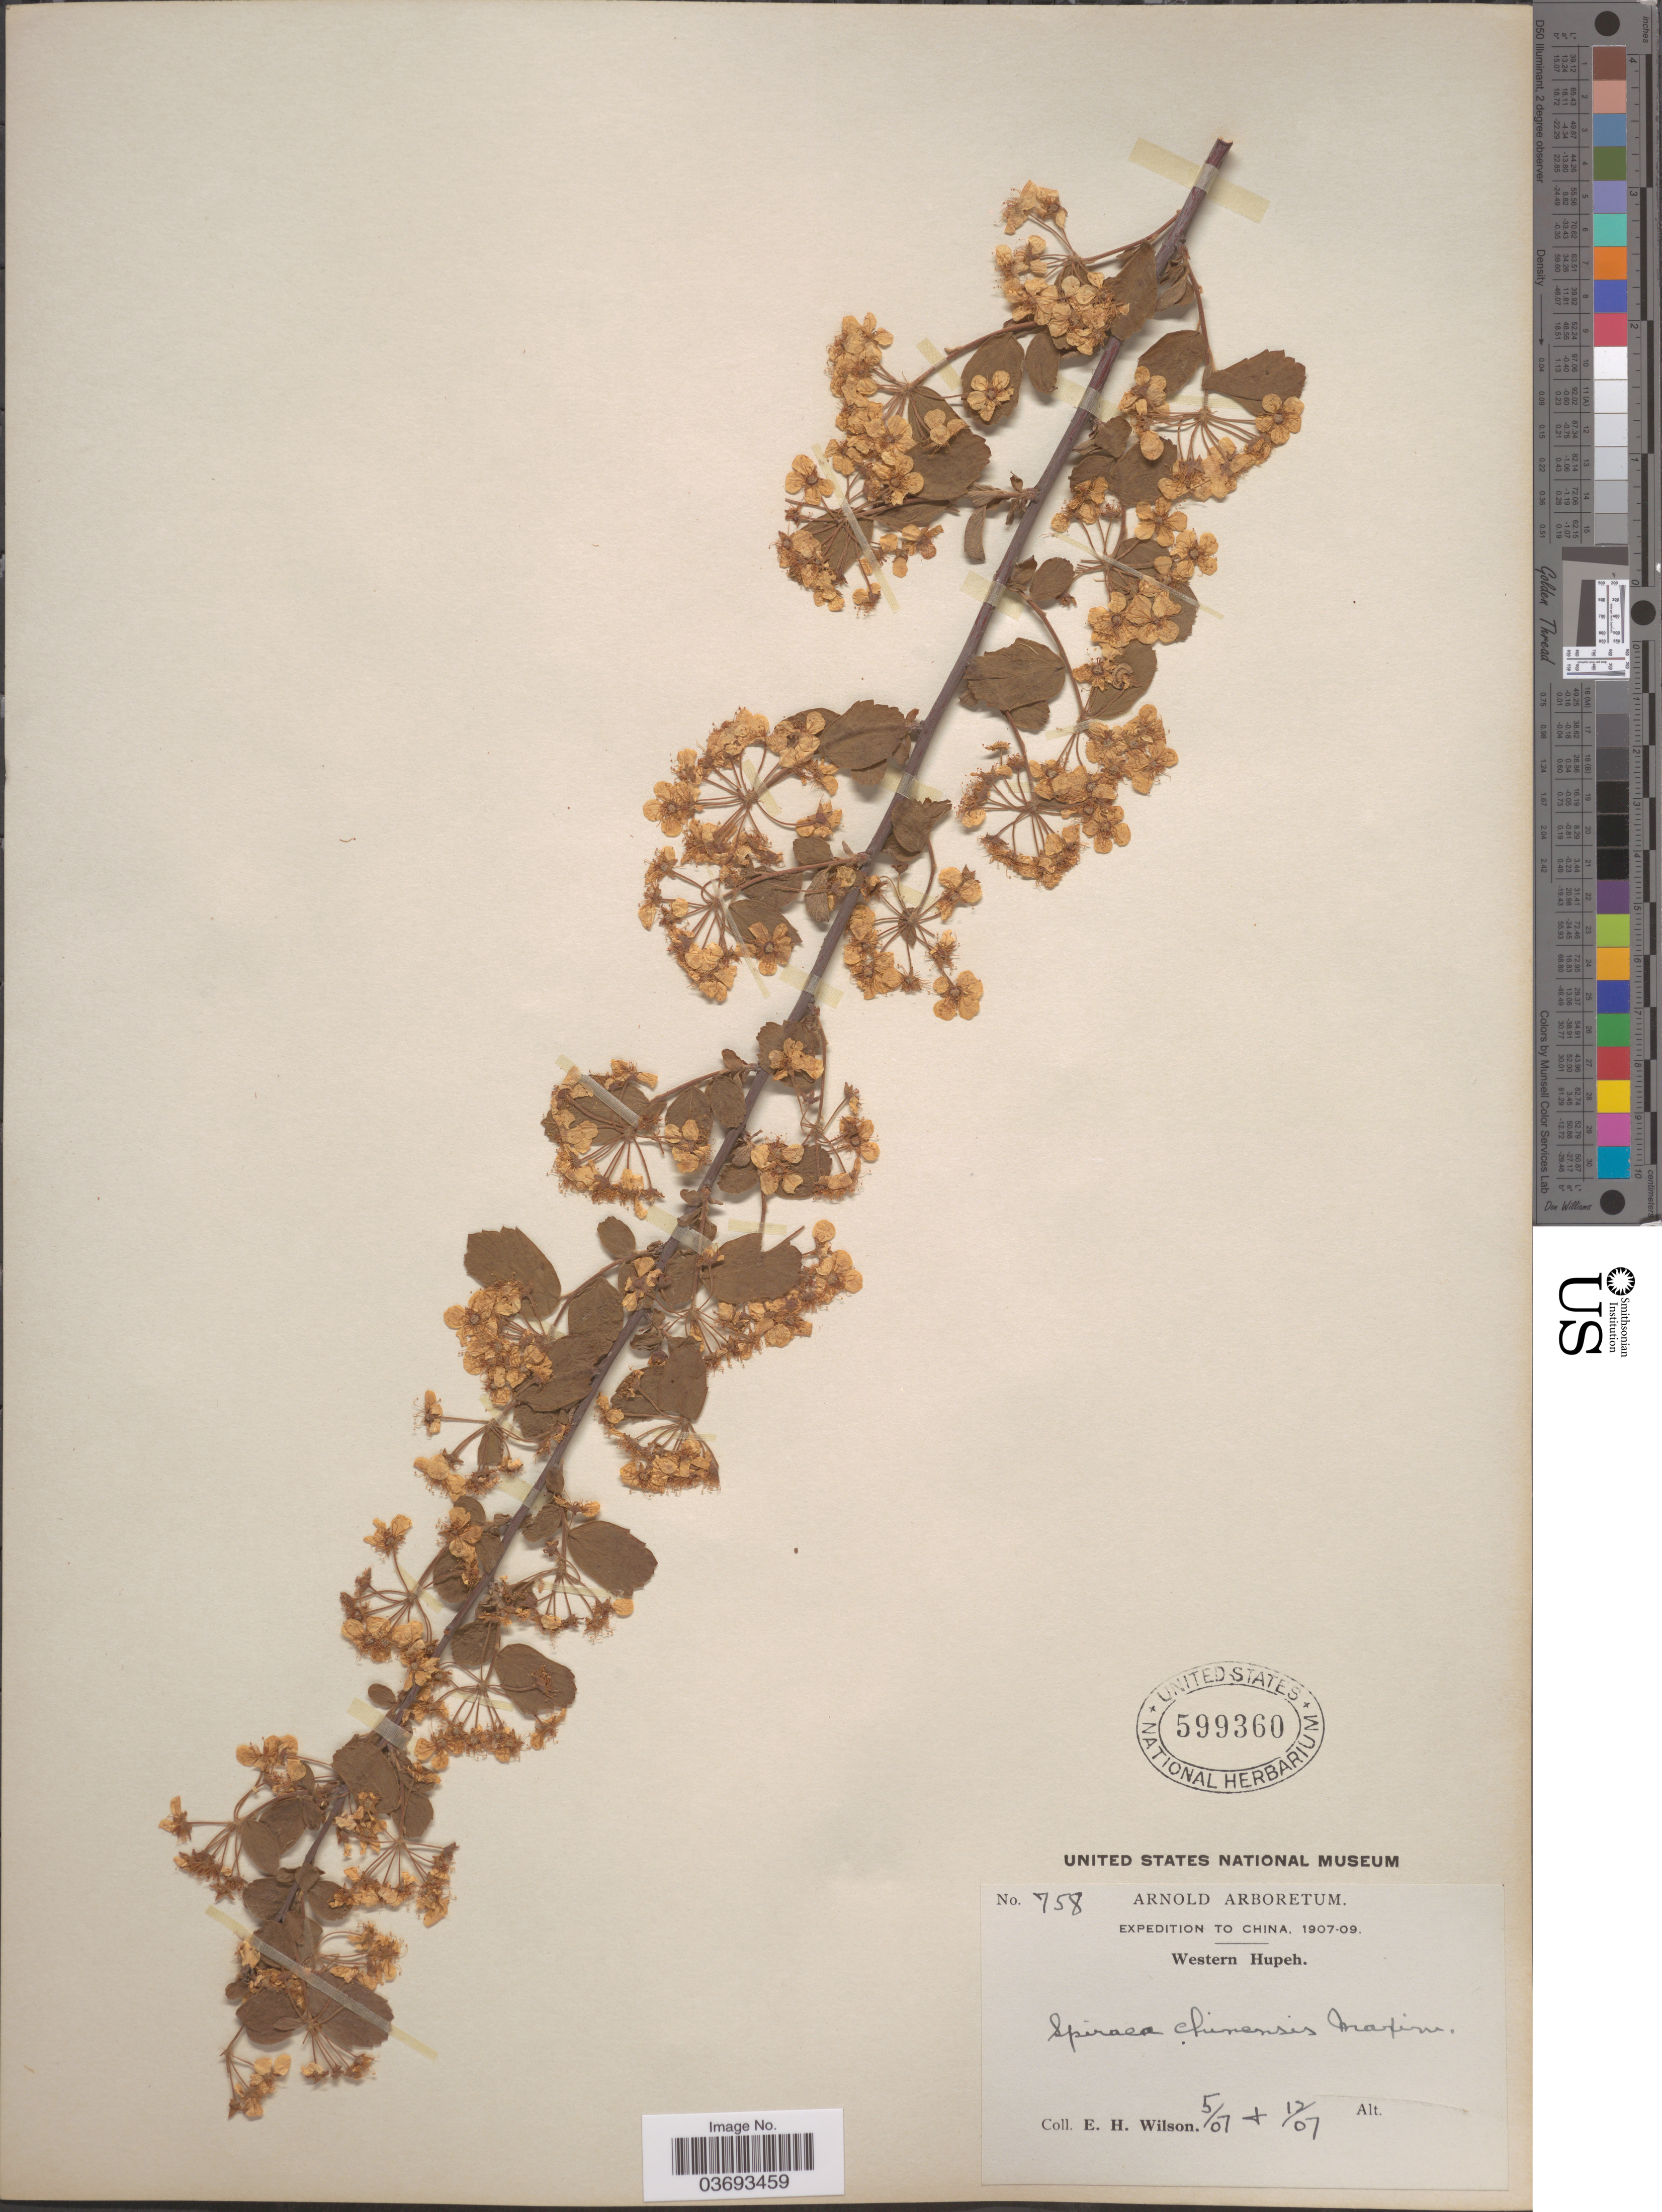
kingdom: Plantae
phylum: Tracheophyta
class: Magnoliopsida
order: Rosales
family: Rosaceae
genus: Spiraea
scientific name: Spiraea chinensis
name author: Maxim.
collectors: E. Wilson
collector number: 758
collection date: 1907-05/1907-12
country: China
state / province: Hubei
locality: Western Hupeh.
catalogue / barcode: US 599360